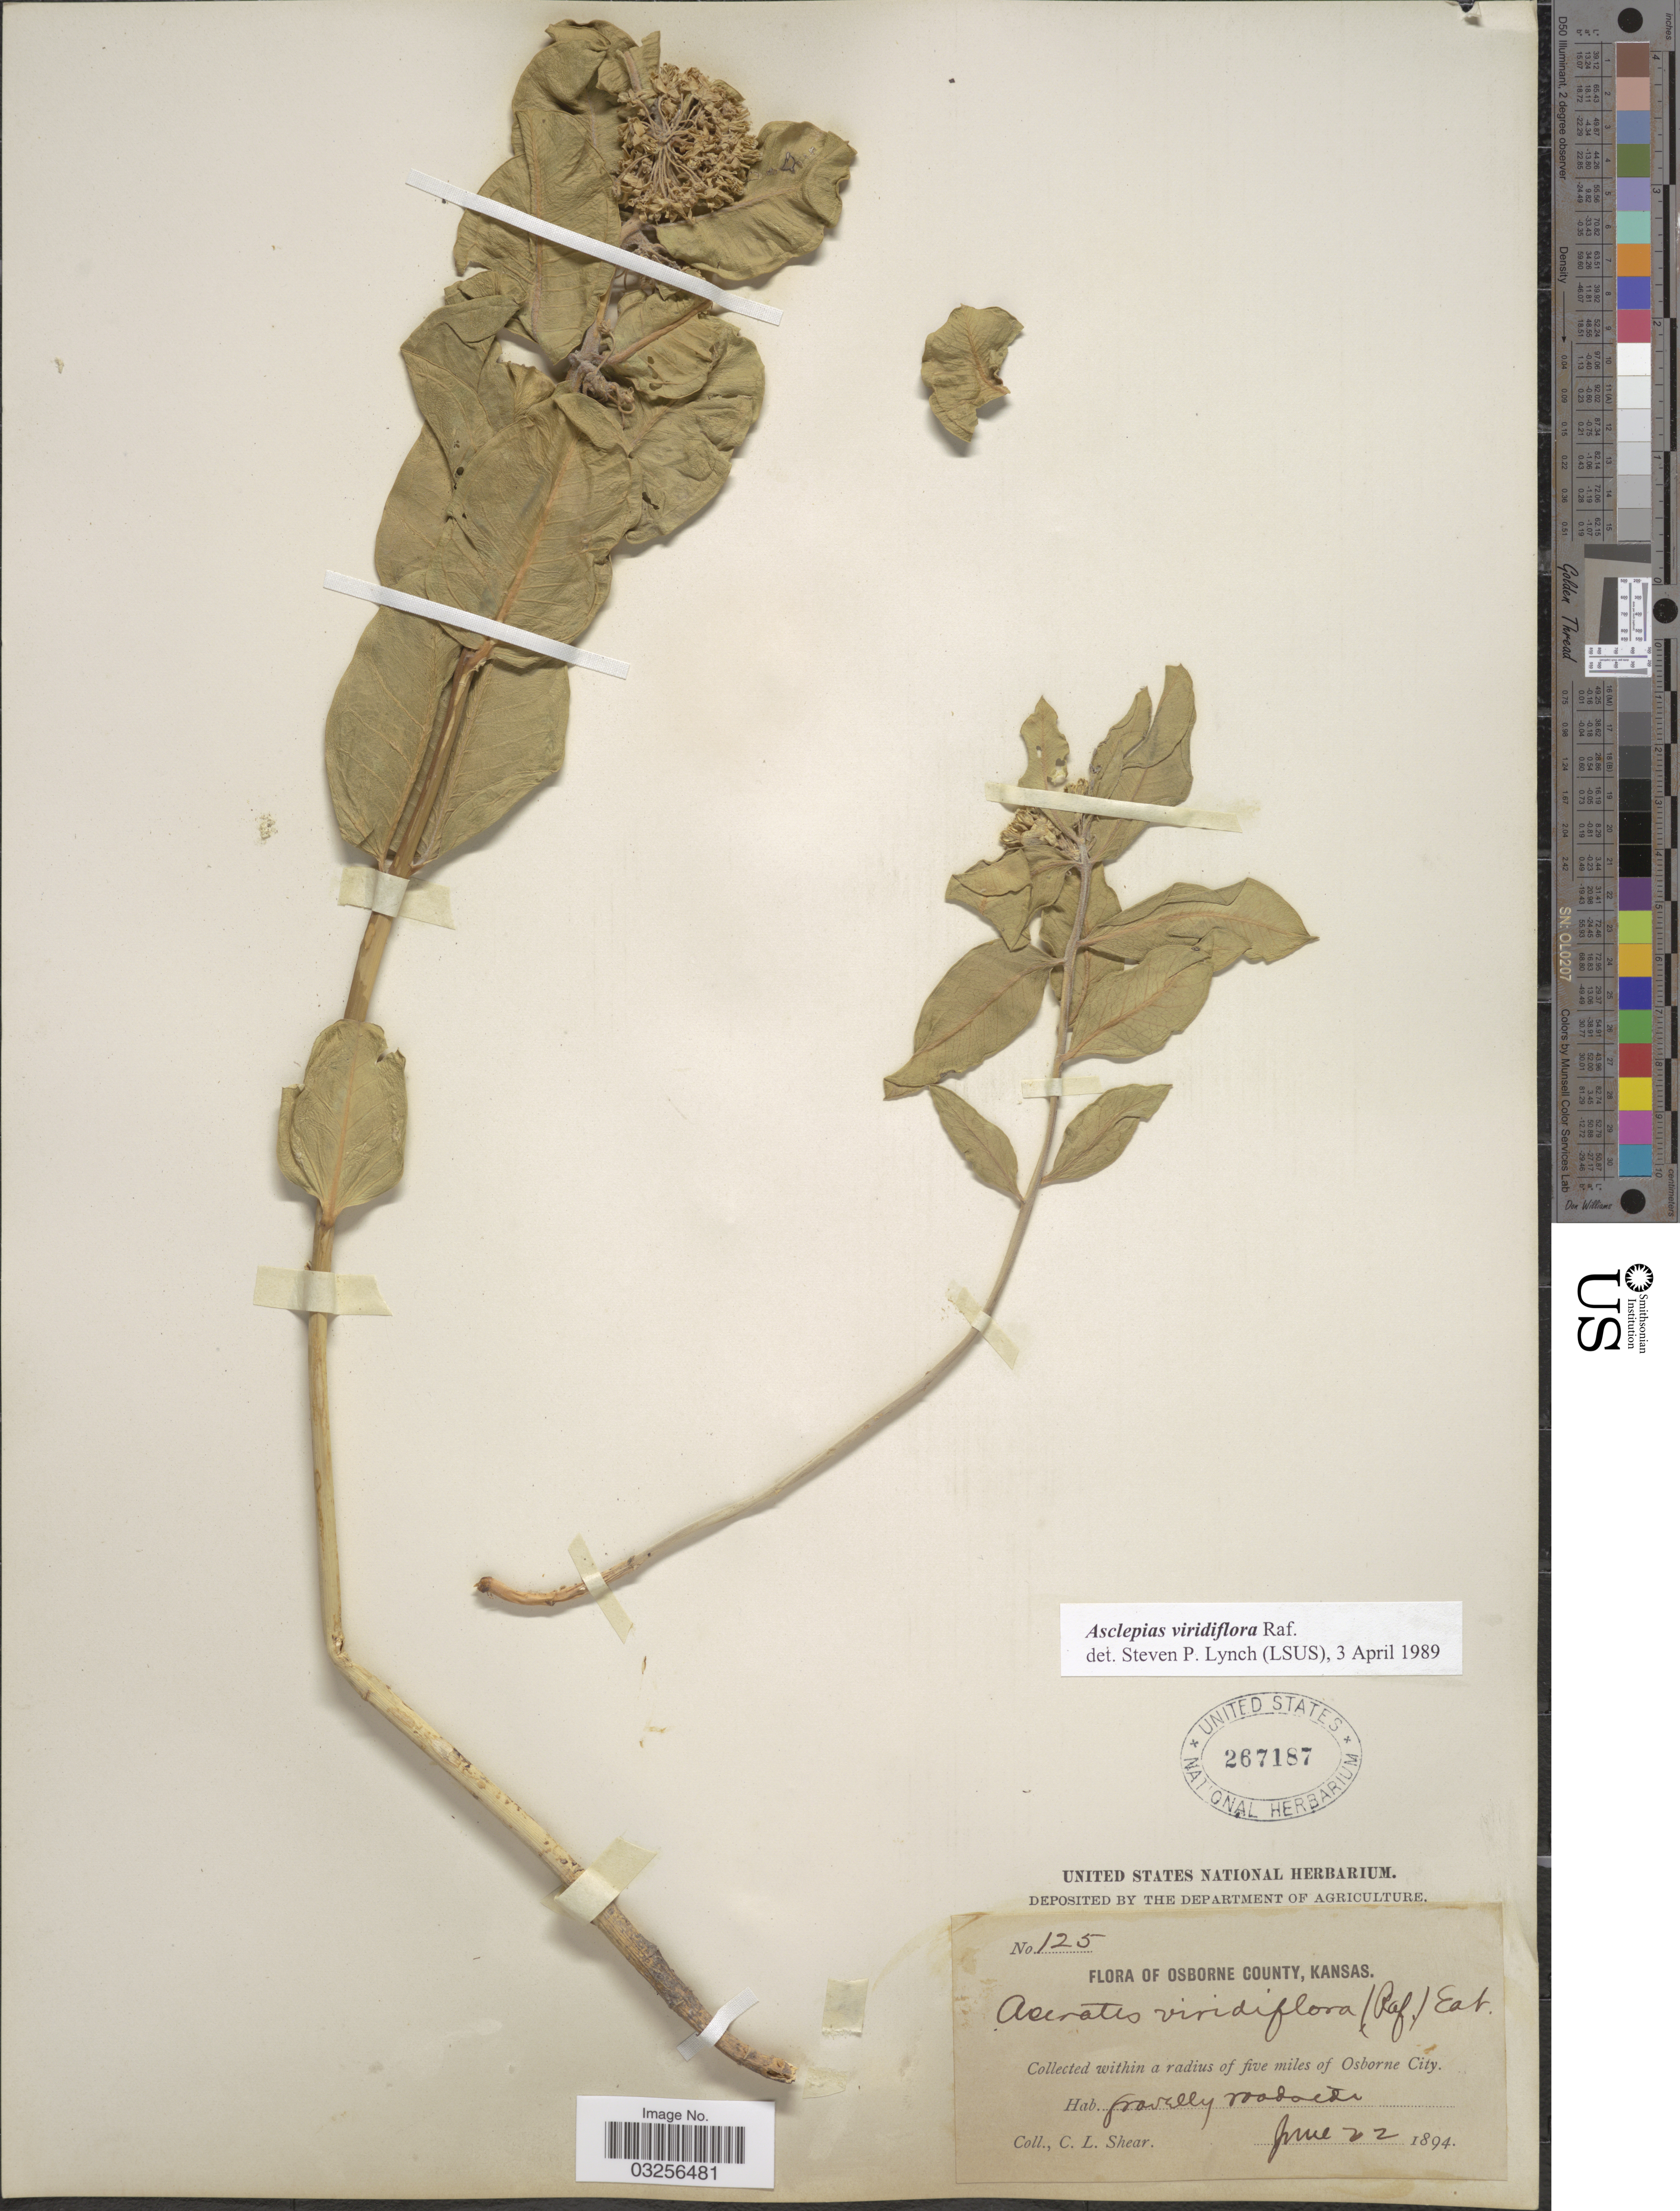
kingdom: Plantae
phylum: Tracheophyta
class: Magnoliopsida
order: Gentianales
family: Apocynaceae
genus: Asclepias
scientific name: Asclepias viridiflora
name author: Raf.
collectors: C. L. Shear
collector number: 125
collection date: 1894-06-22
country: United States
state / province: Kansas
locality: Osborne County. Within a radius of five miles of Osborne City.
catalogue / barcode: US 267187